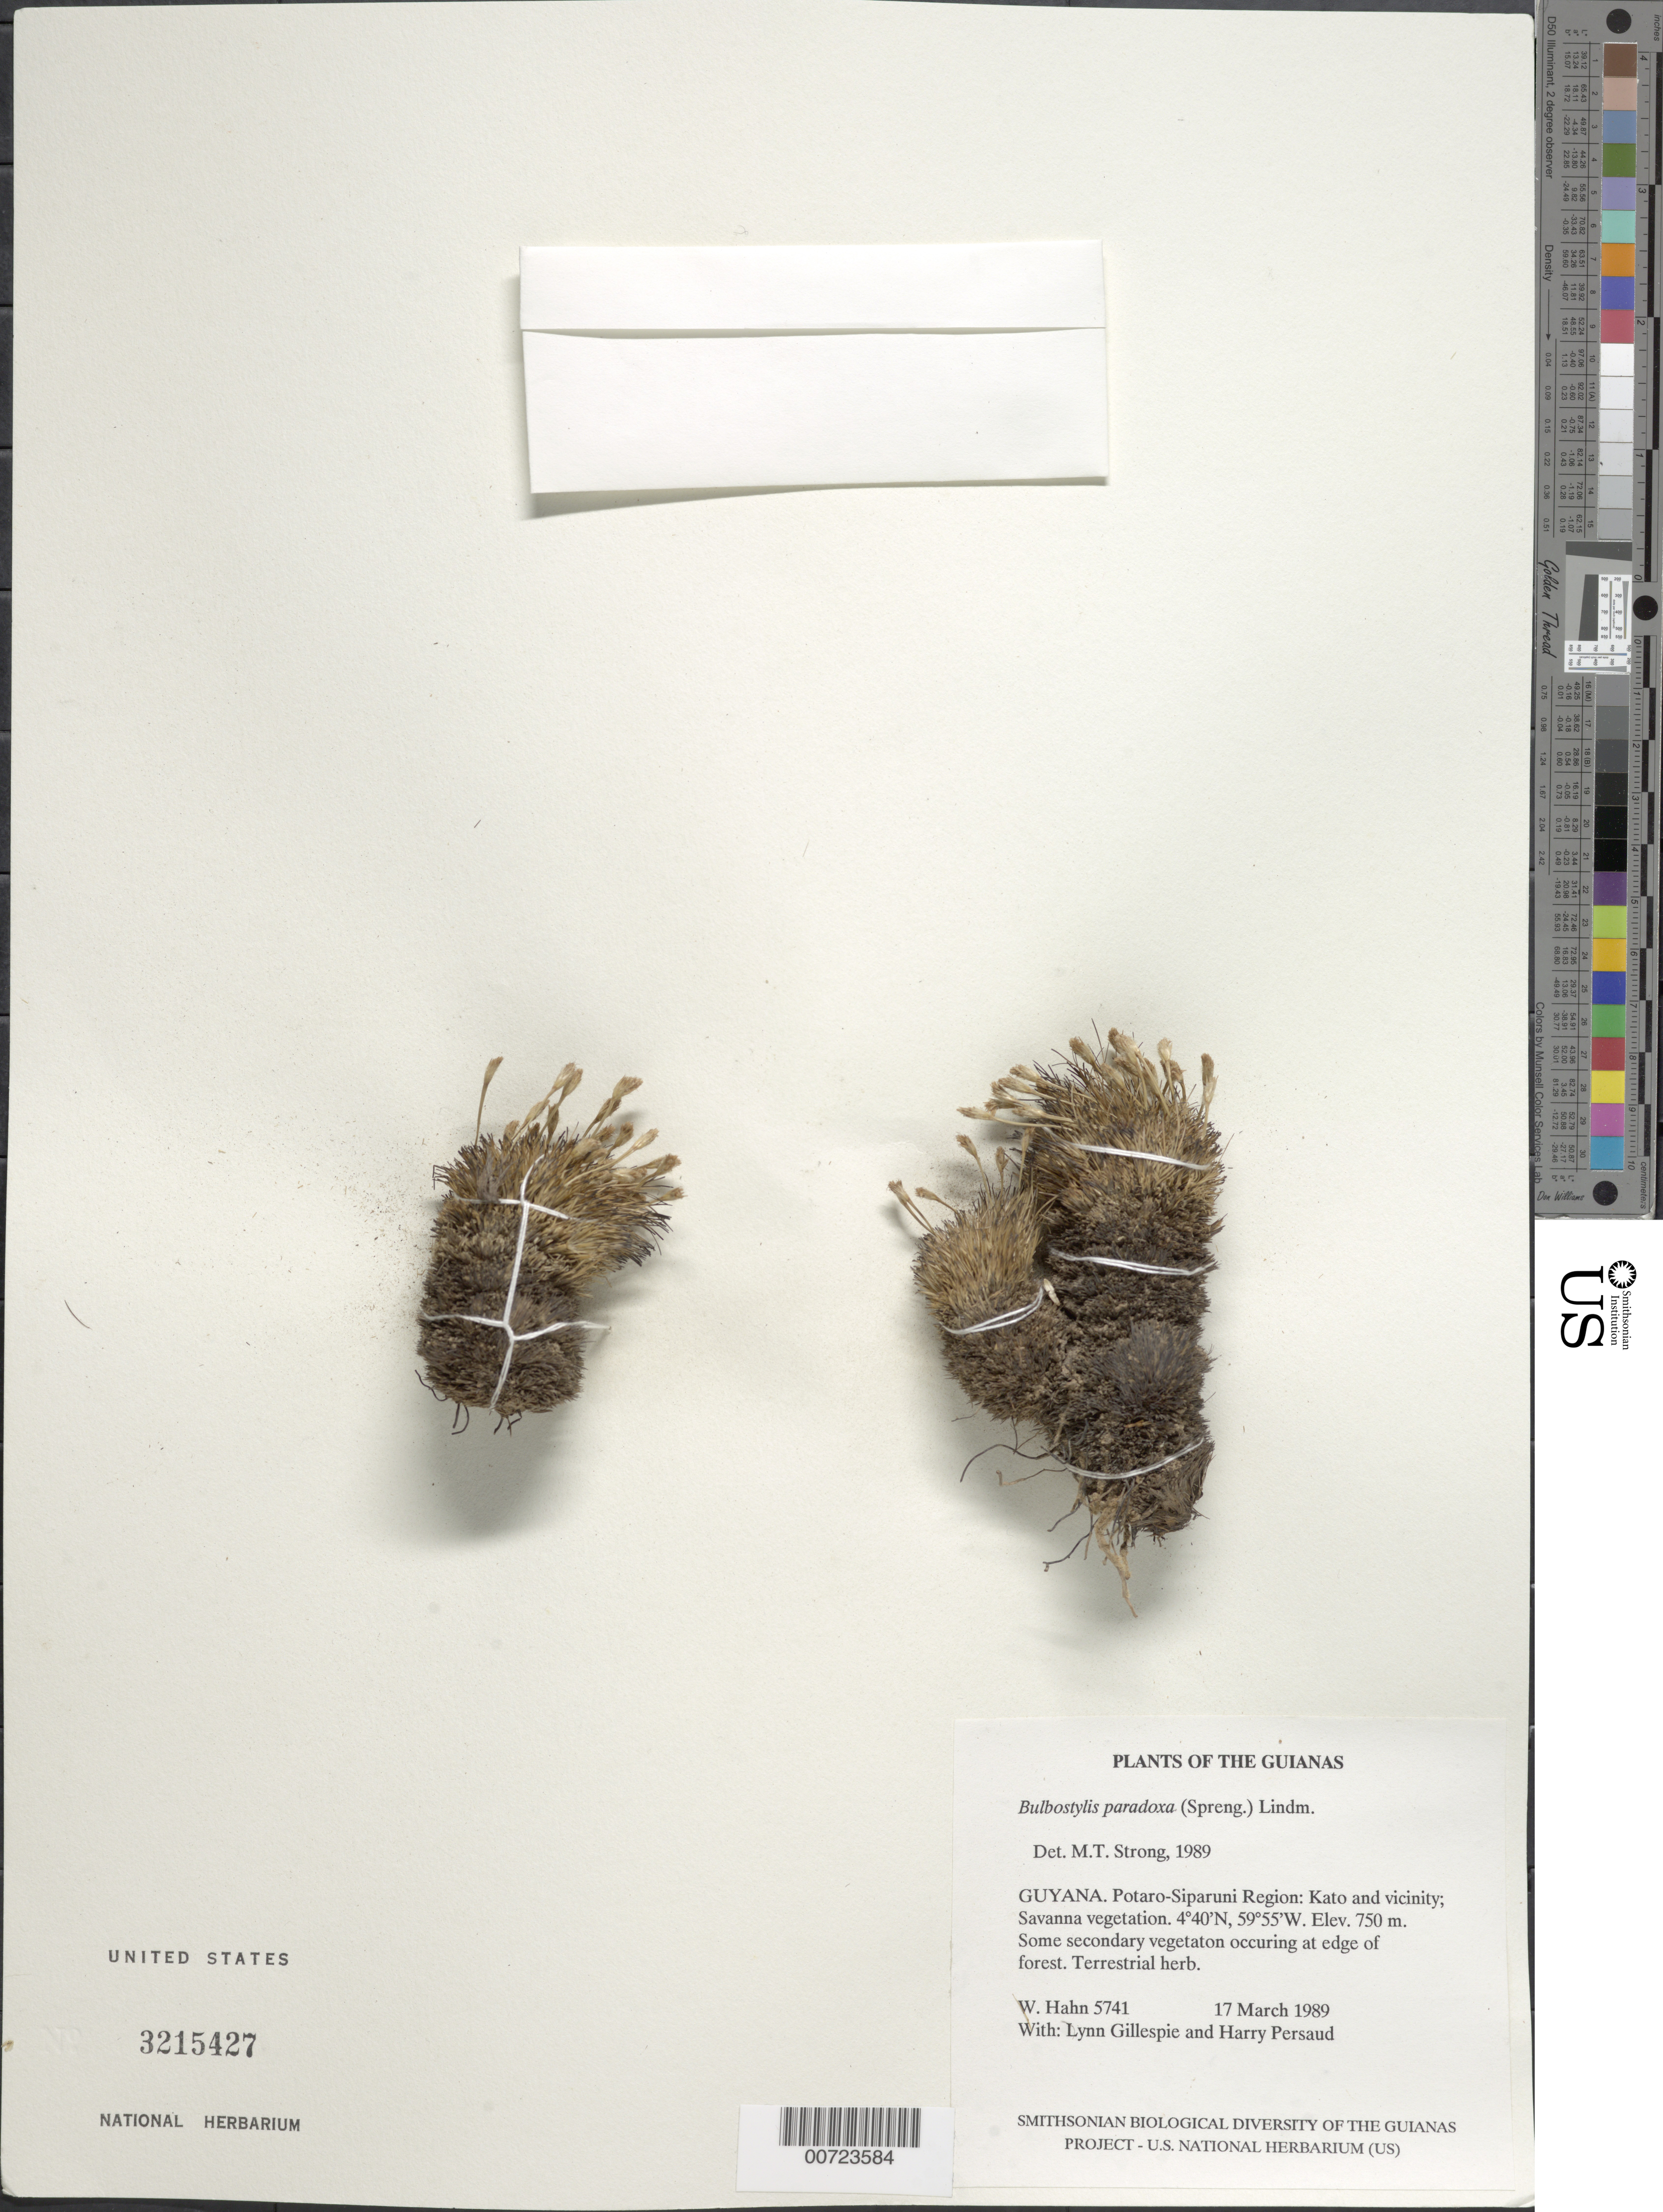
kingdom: Plantae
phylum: Tracheophyta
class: Liliopsida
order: Poales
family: Cyperaceae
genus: Bulbostylis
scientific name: Bulbostylis paradoxa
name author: (Spreng.) Lindm.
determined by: Strong, M. T., (US), Smithsonian Institution - National Museum of Natural History (UNITED STATES)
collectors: W. Hahn, L. J. Gillespie & H. Persaud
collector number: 5741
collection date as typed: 17 March 1989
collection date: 1989-03-17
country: Guyana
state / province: Potaro-Siparuni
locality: Kato and vicinity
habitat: Savanna vegetation. Some secondary vegetation occurring at edge of forest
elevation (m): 750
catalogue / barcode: US 3215427